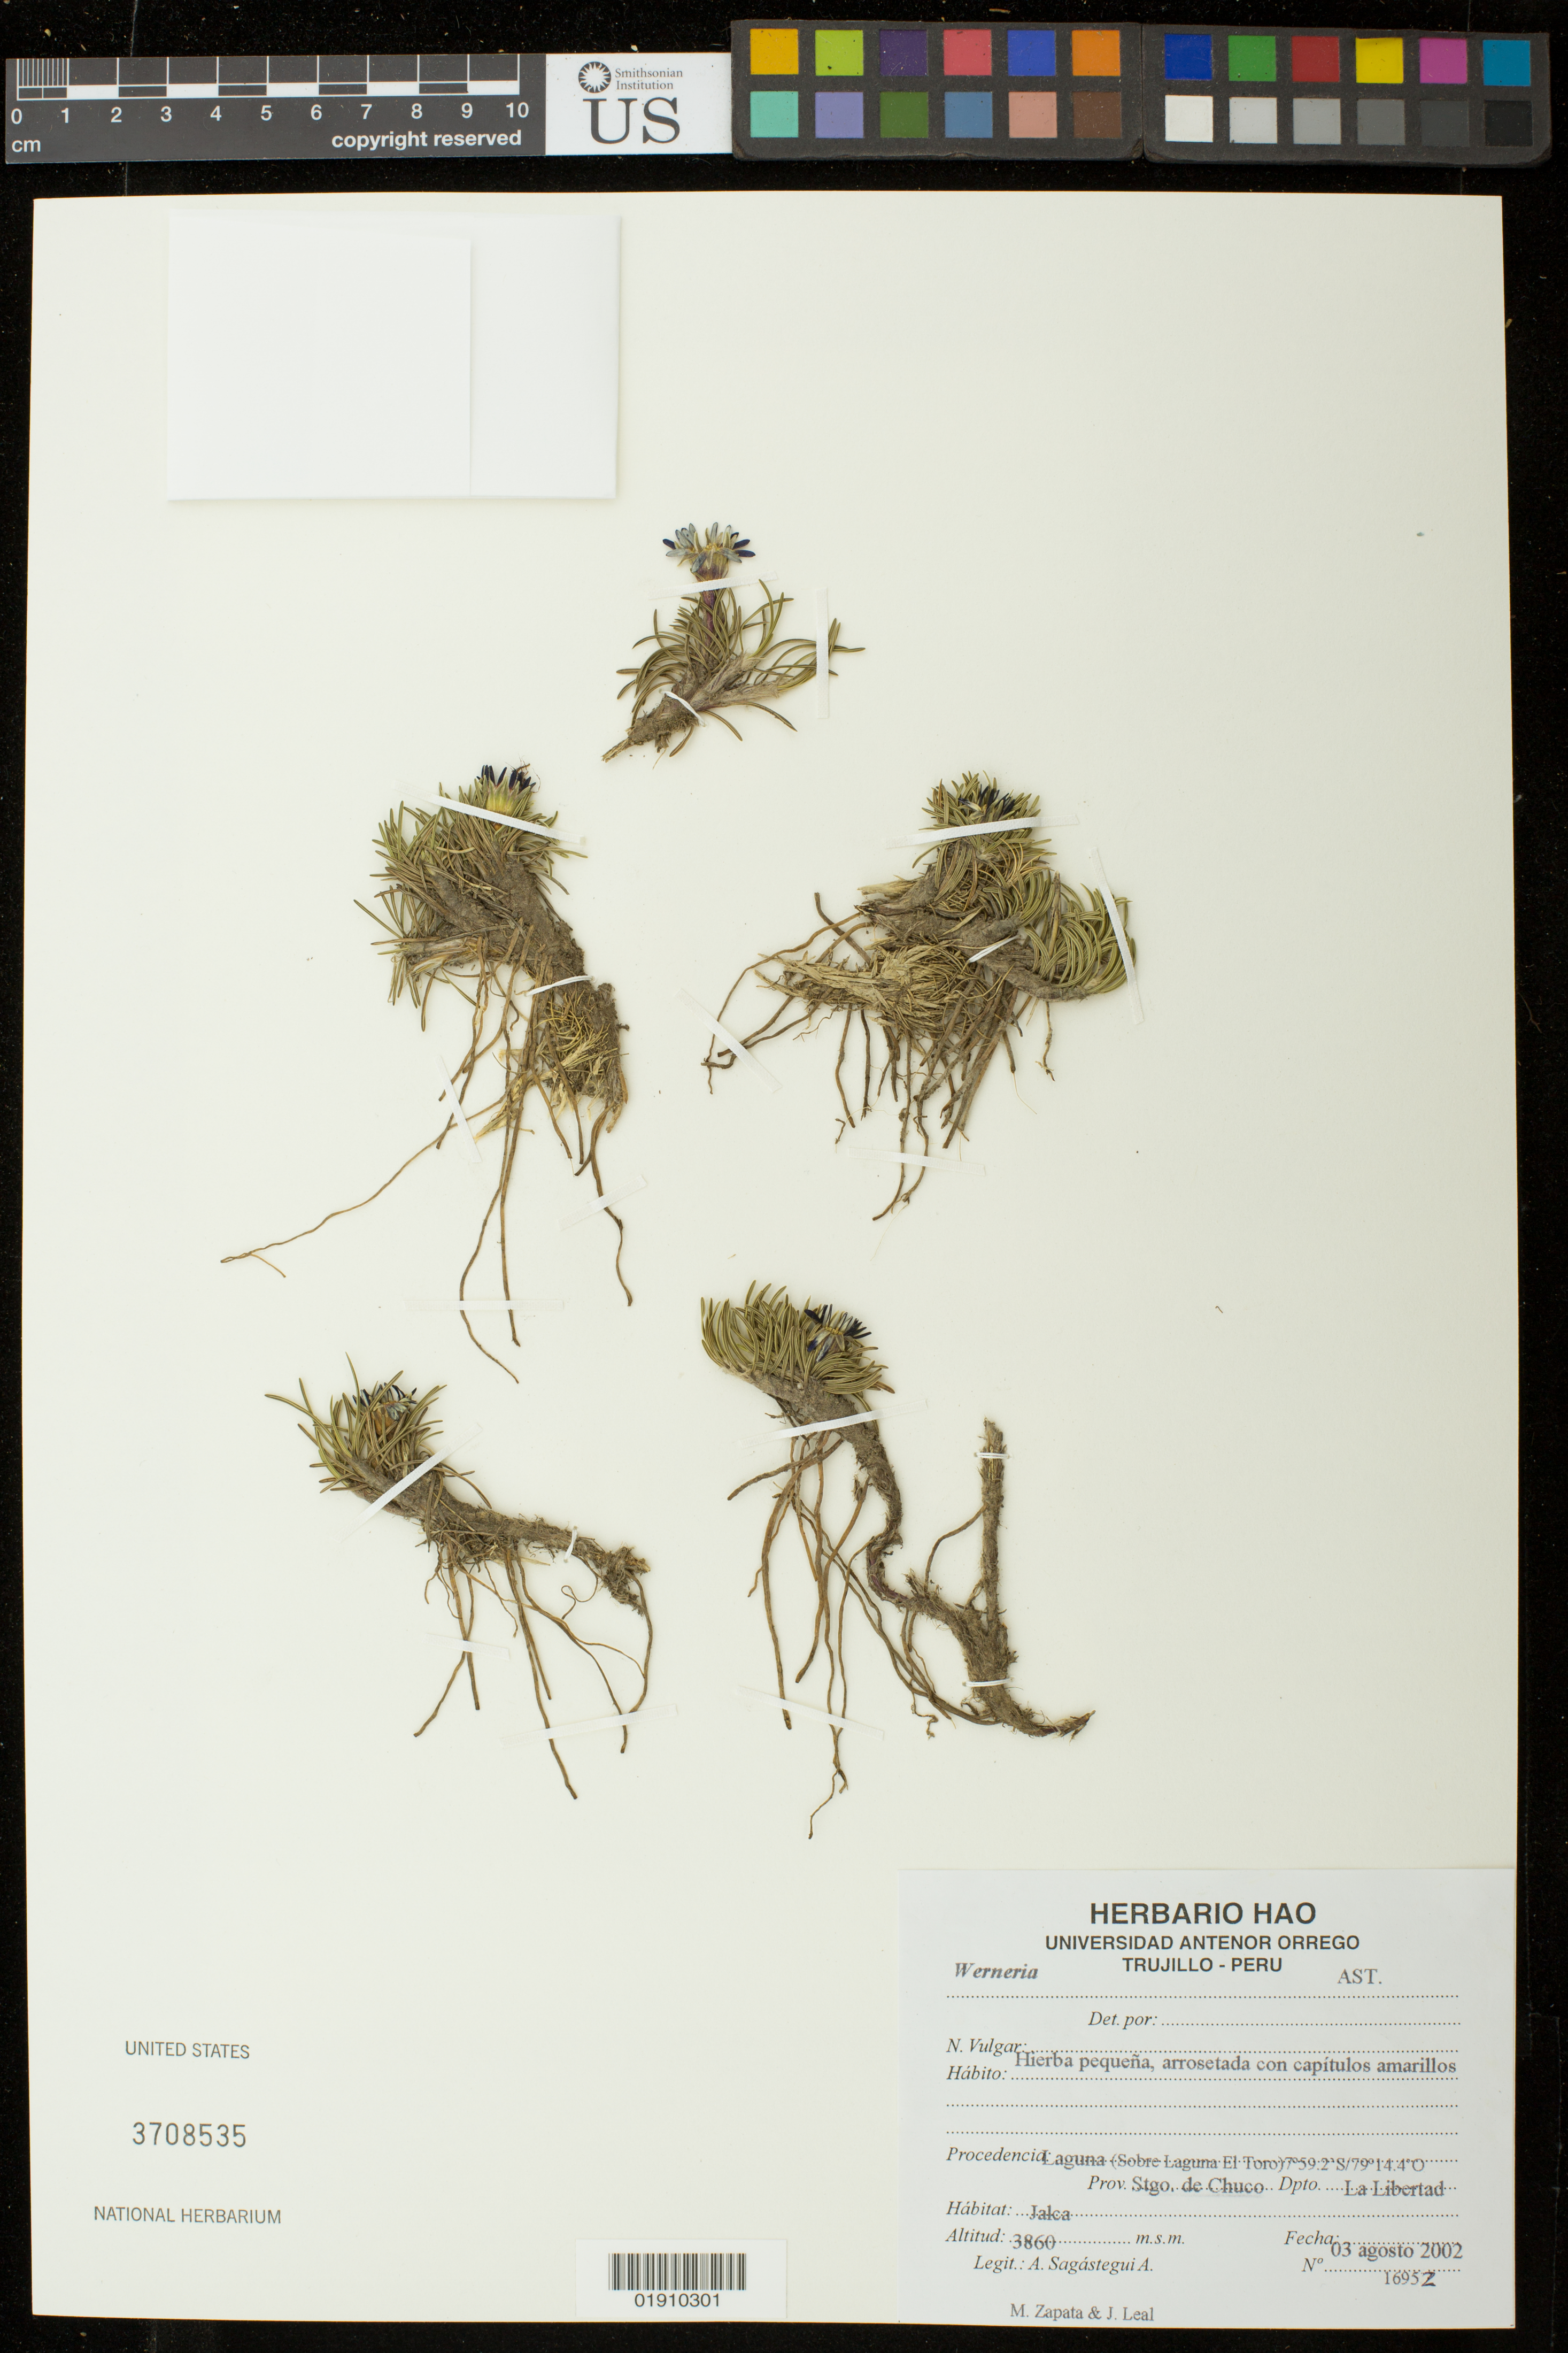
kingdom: Plantae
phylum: Tracheophyta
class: Magnoliopsida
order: Asterales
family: Asteraceae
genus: Werneria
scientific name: Werneria cornea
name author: S.F. Blake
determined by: Calvo, Joel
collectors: A. Sagástegui A., M. Zapata & J. Leal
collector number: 16952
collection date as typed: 03 agosto 2002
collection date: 2002-08-03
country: Peru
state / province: La Libertad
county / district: Santiago de Chuco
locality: Laguna (Sobre Laguna El Toro), Stgo. de Chuco, La Libertad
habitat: Jalca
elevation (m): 3860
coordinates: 7 59.2 S, 79 14.4 O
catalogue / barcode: US 3708535